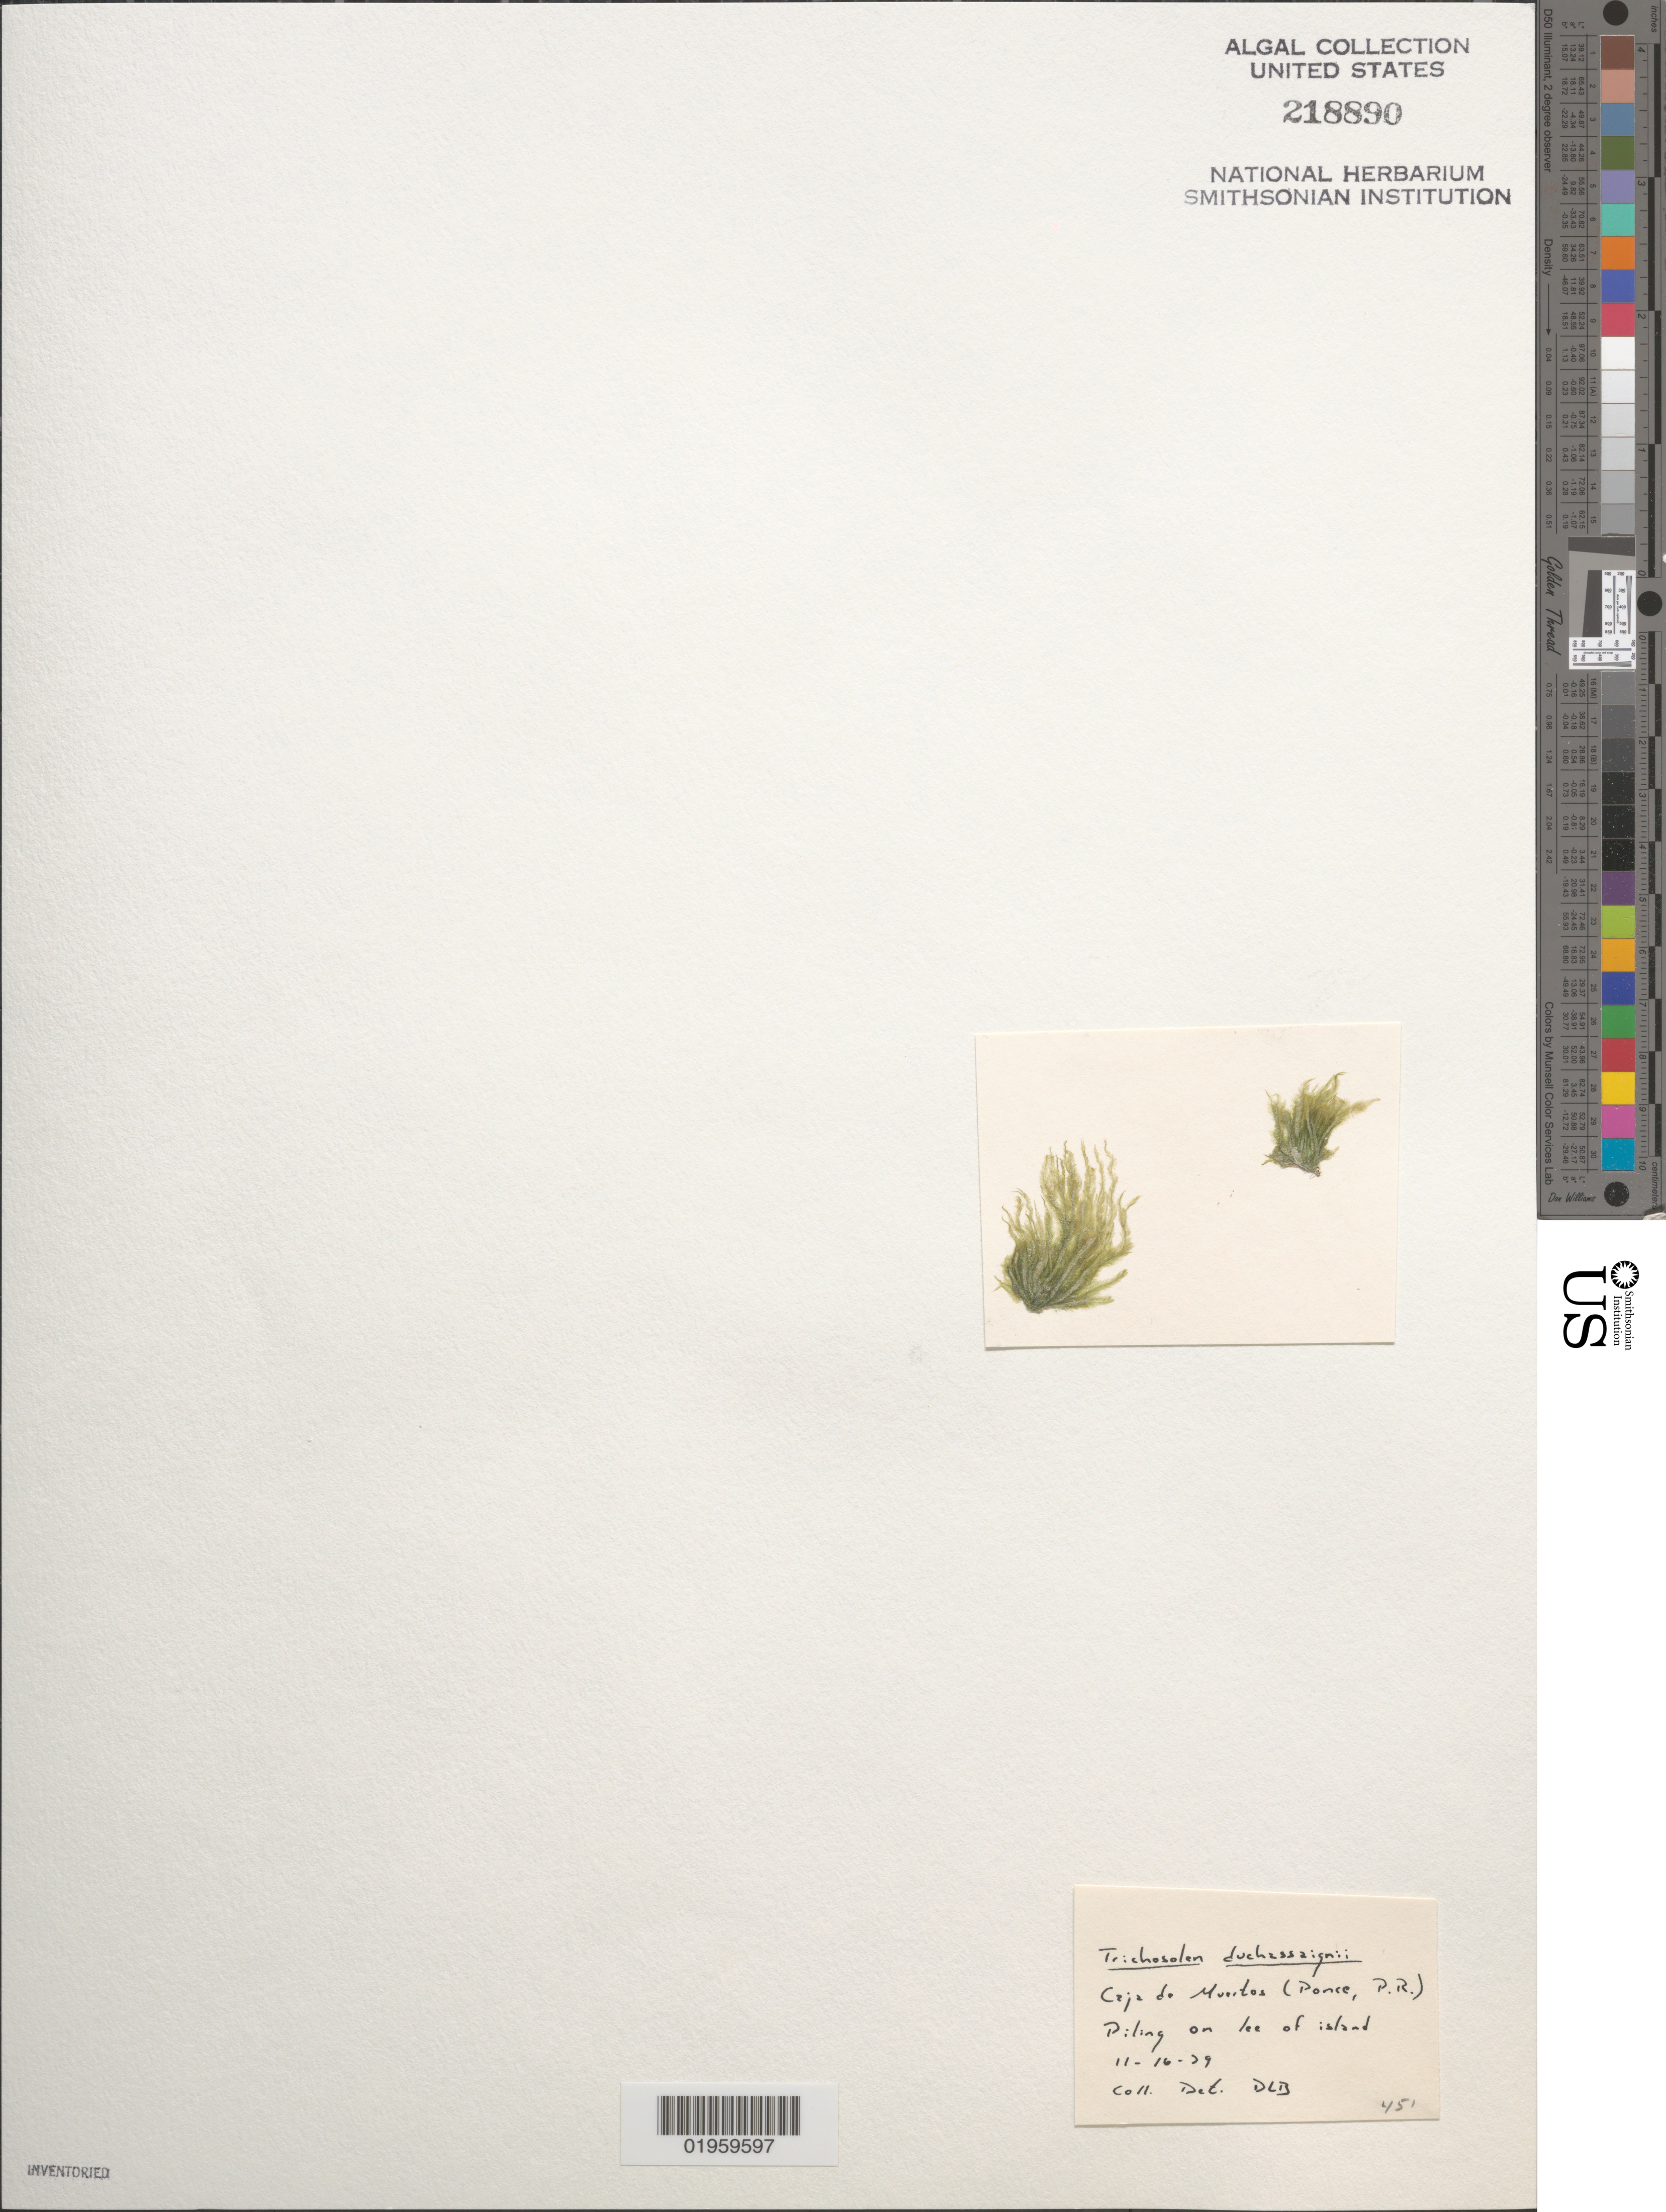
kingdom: Plantae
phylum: Chlorophyta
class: Ulvophyceae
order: Bryopsidales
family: Bryopsidaceae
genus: Trichosolen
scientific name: Trichosolen duchassaingii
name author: (J. Agardh) W.R. Taylor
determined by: Ballantine, D. L.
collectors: D.L. Ballantine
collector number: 451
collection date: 1979-11-16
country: Puerto Rico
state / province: Ponce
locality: Caja de Muertos. Piling on lee of island.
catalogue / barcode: US 218890